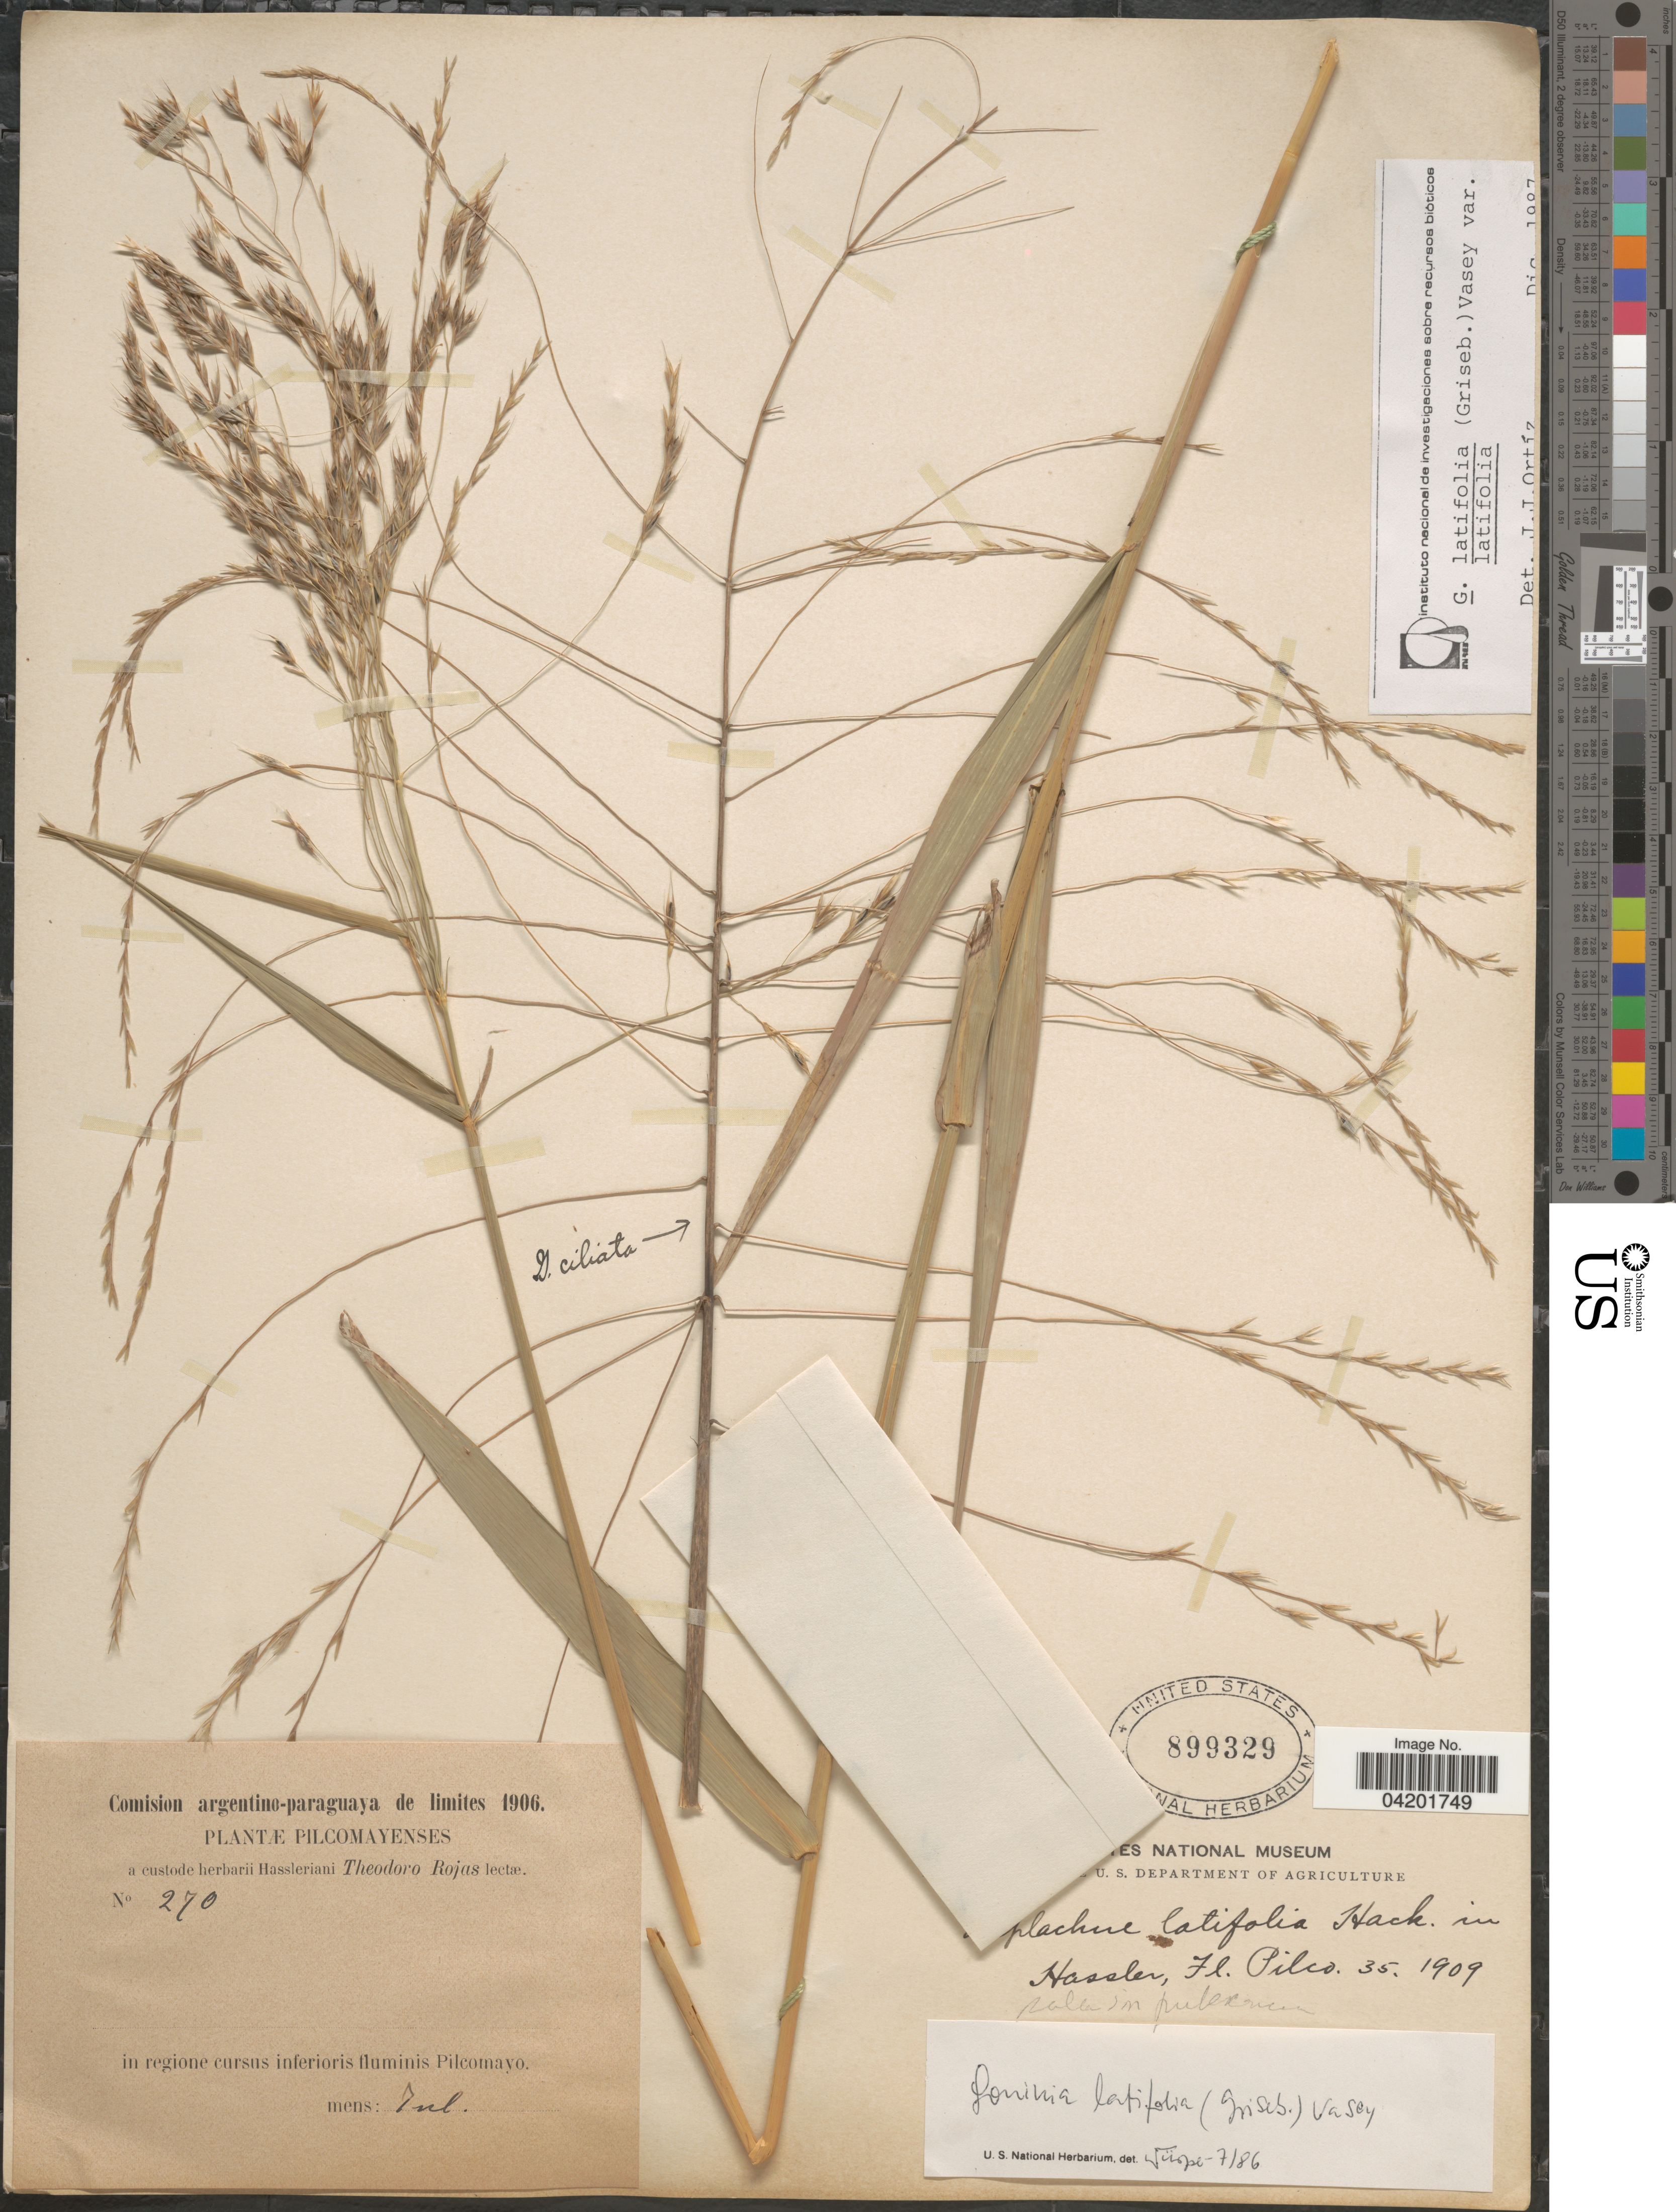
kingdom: Plantae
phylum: Tracheophyta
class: Liliopsida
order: Poales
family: Poaceae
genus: Gouinia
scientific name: Gouinia latifolia var. latifolia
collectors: T. Rojas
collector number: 270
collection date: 1906-07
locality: Pilcomayenses. In regione cursus inferioris fuminis Pilcomayo.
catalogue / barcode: US 899329